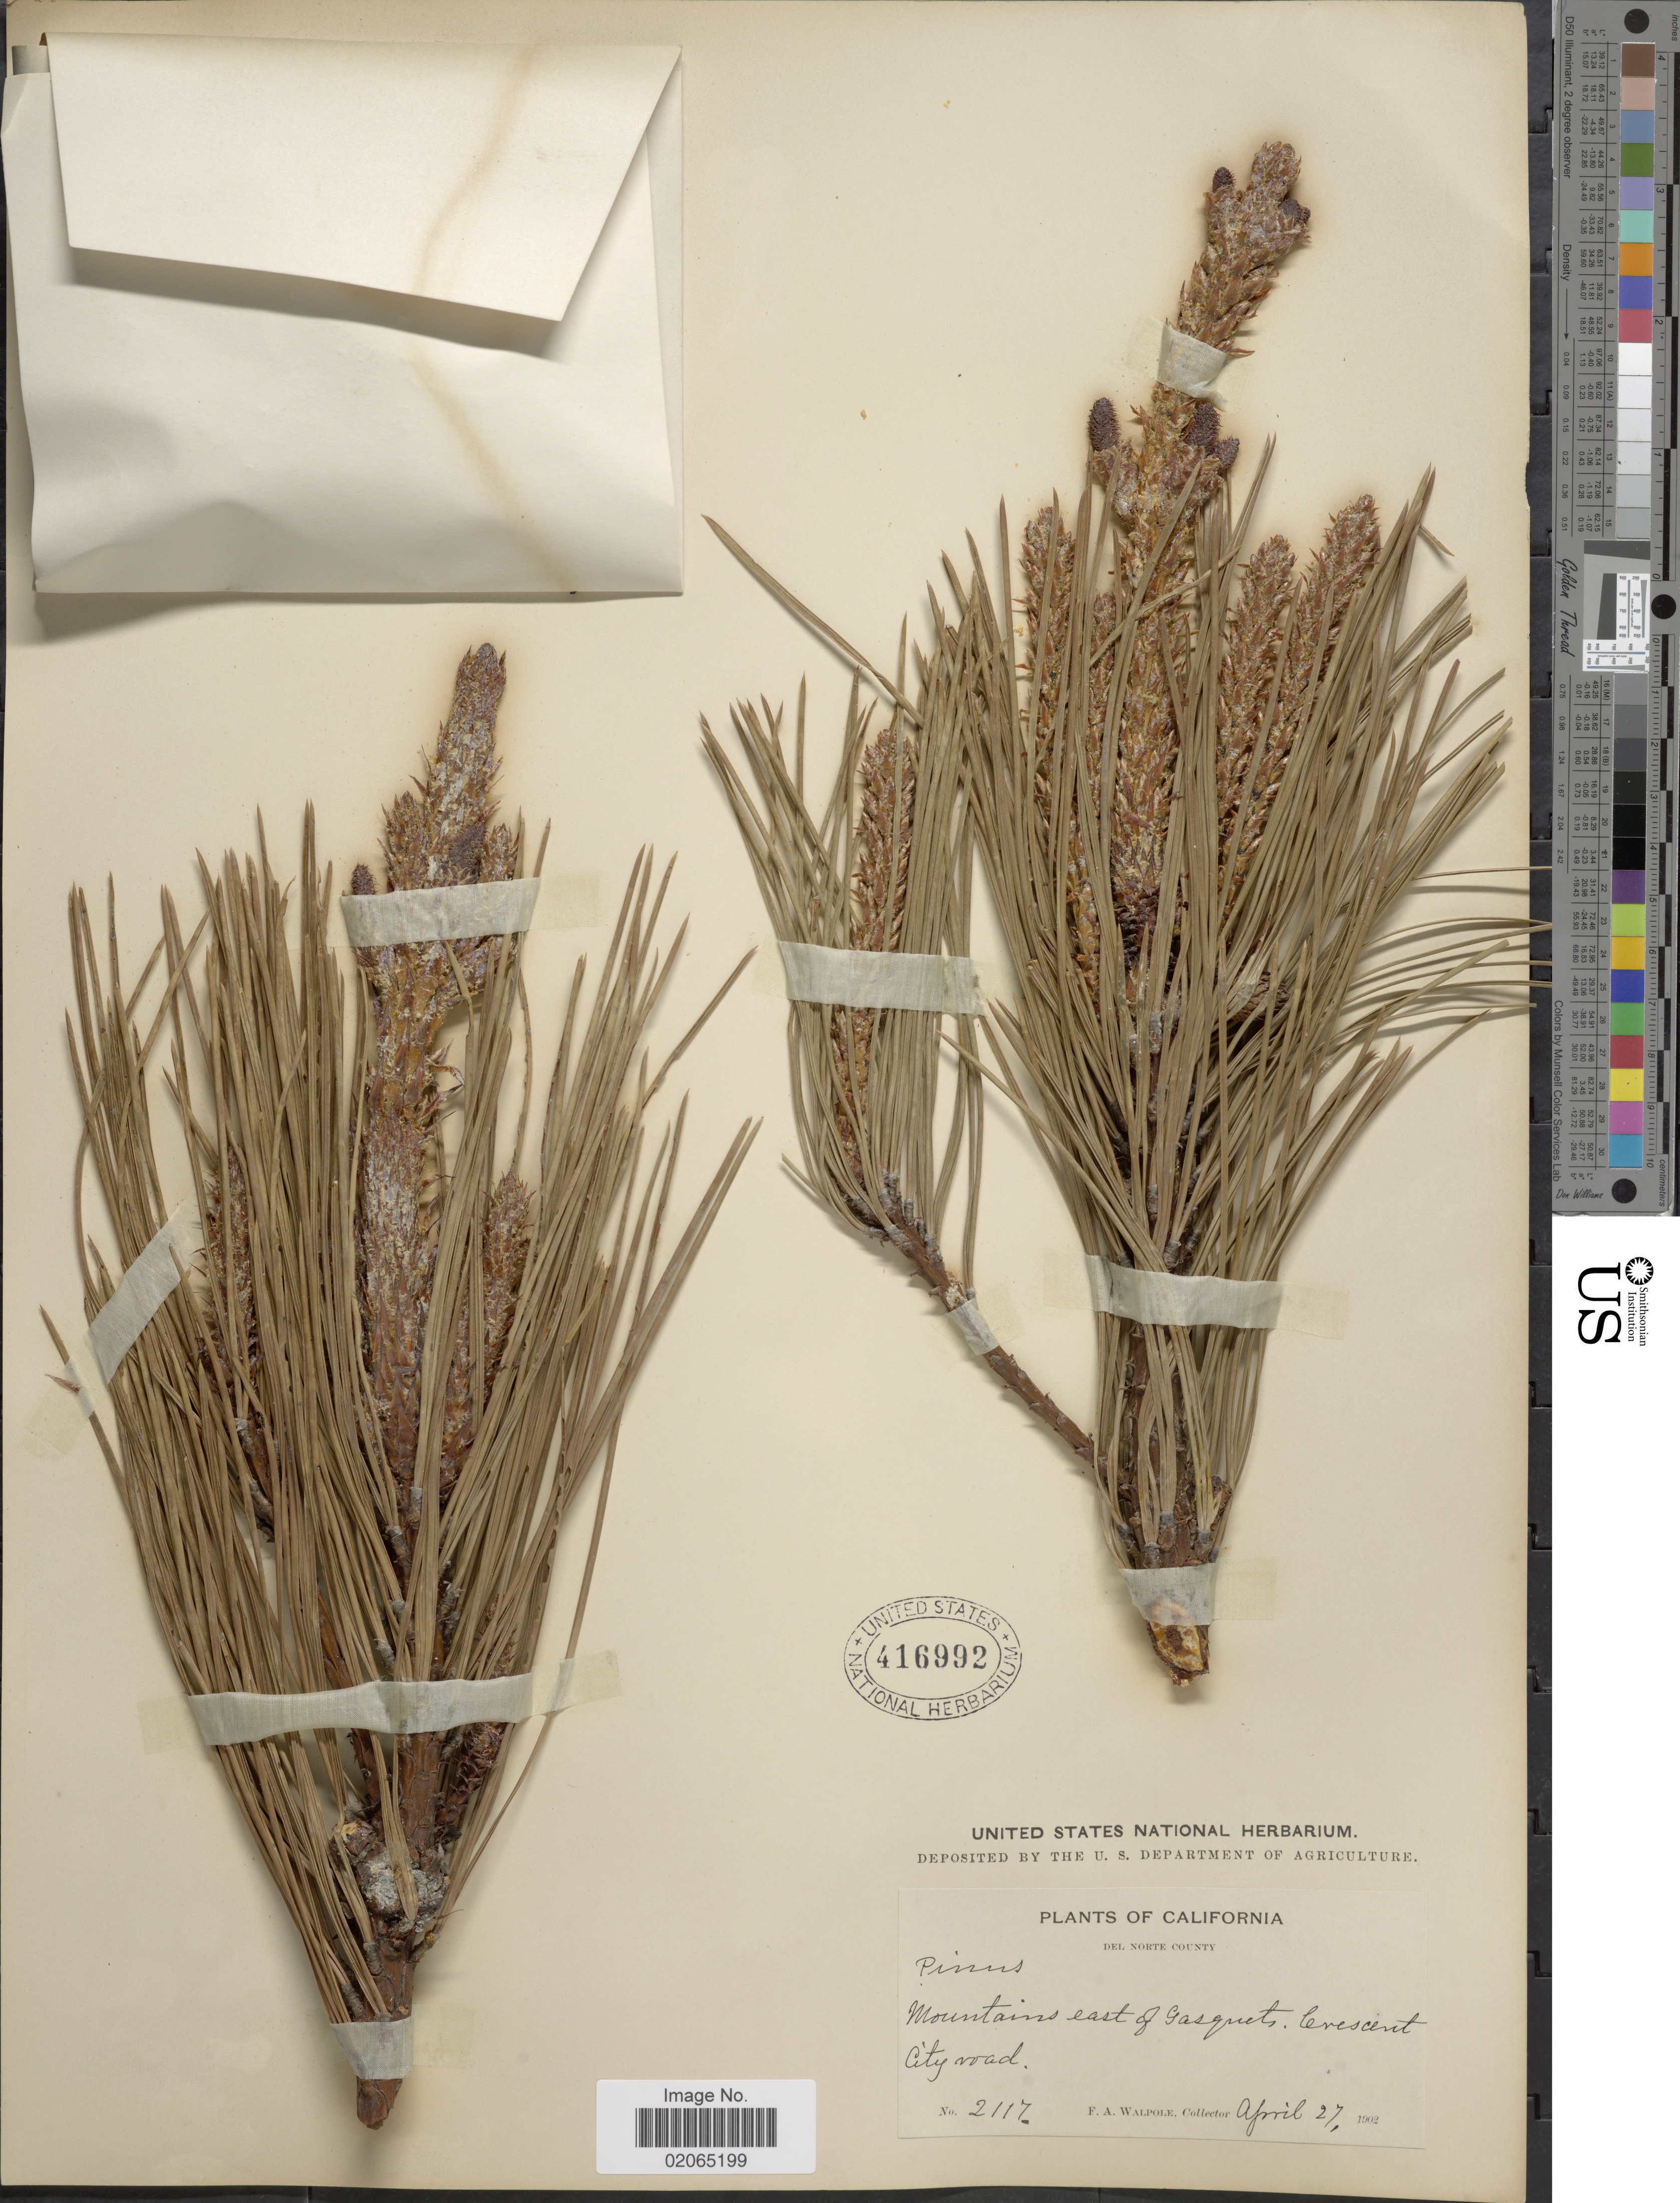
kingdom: Plantae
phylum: Tracheophyta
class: Pinopsida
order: Pinales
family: Pinaceae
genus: Pinus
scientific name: Pinus sp.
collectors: F. Walpole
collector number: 2117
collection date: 1902-04-27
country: United States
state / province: California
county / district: Del Norte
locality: Del Norte County, Mountains east of Gasquet, Crescent City Road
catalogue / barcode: US 416992